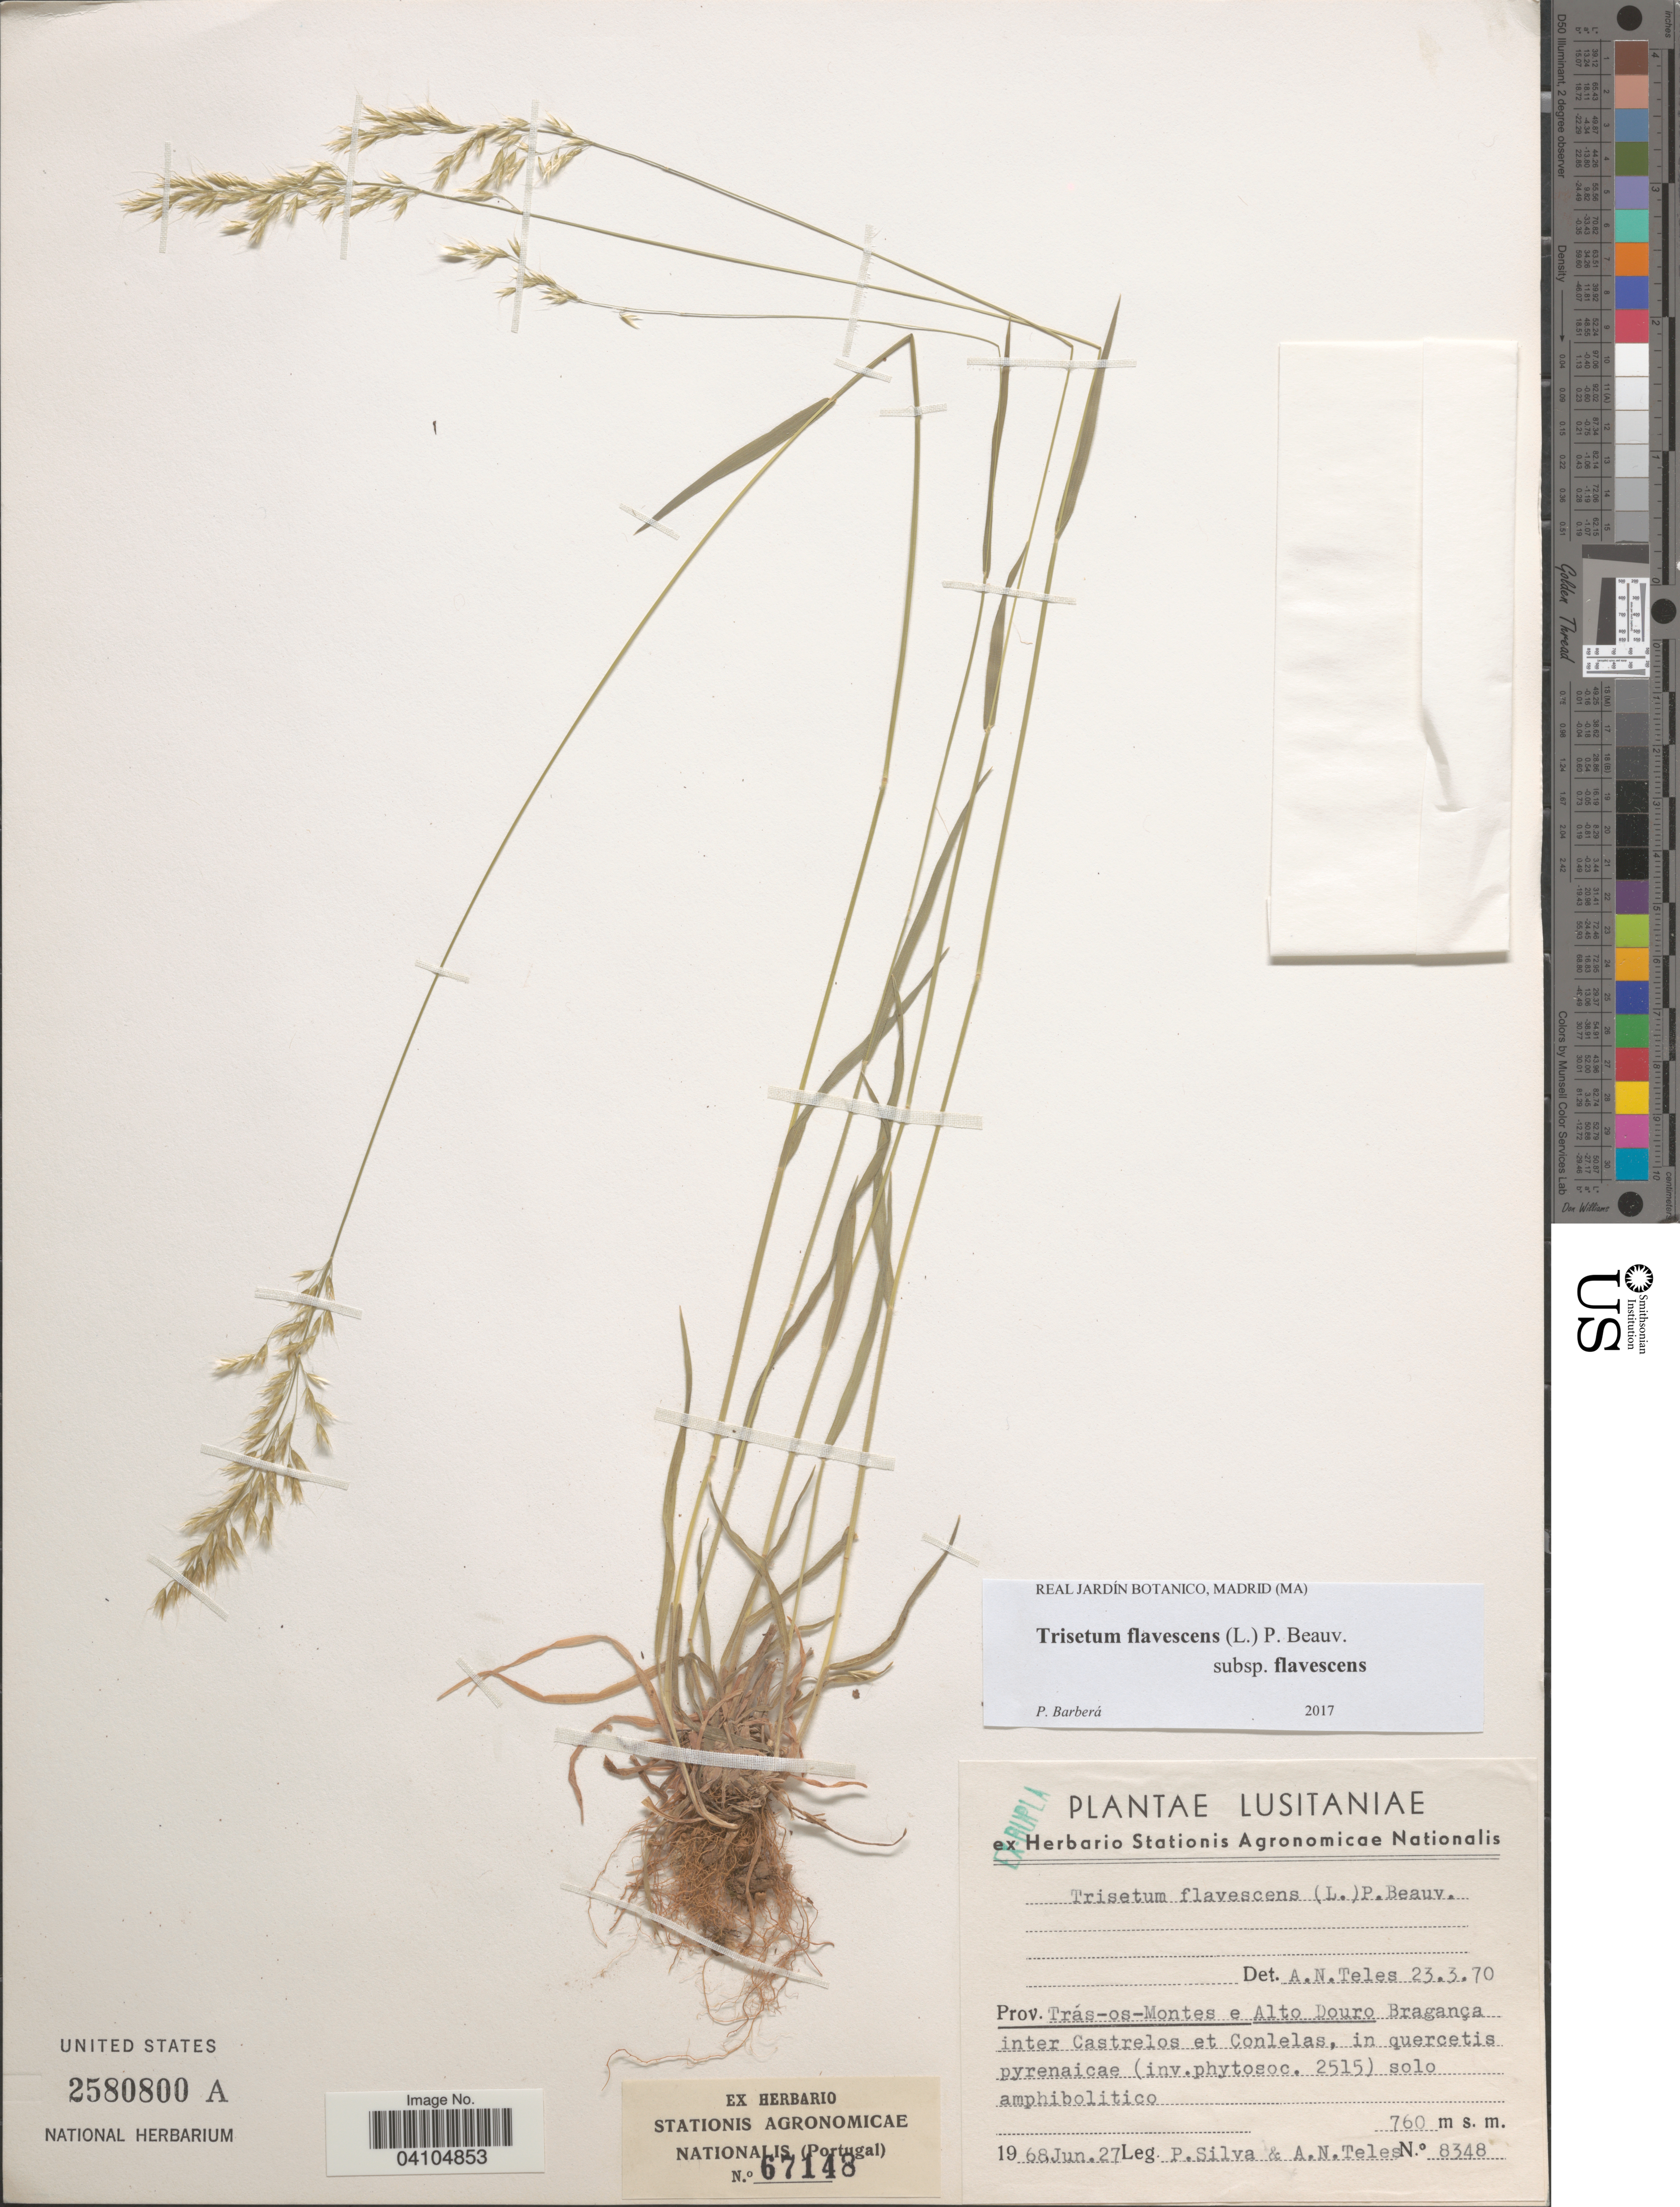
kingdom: Plantae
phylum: Tracheophyta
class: Liliopsida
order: Poales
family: Poaceae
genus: Trisetum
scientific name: Trisetum flavescens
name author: (L.) P. Beauv.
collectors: P. Silva & A. Teles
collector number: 8348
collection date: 1968-06-27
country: Portugal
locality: Lusitaniae. Prov. Trás-os-Montes e Alto Douro Bragança inter Castrelos et Conlelas.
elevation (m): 760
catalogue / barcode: US 2580800A